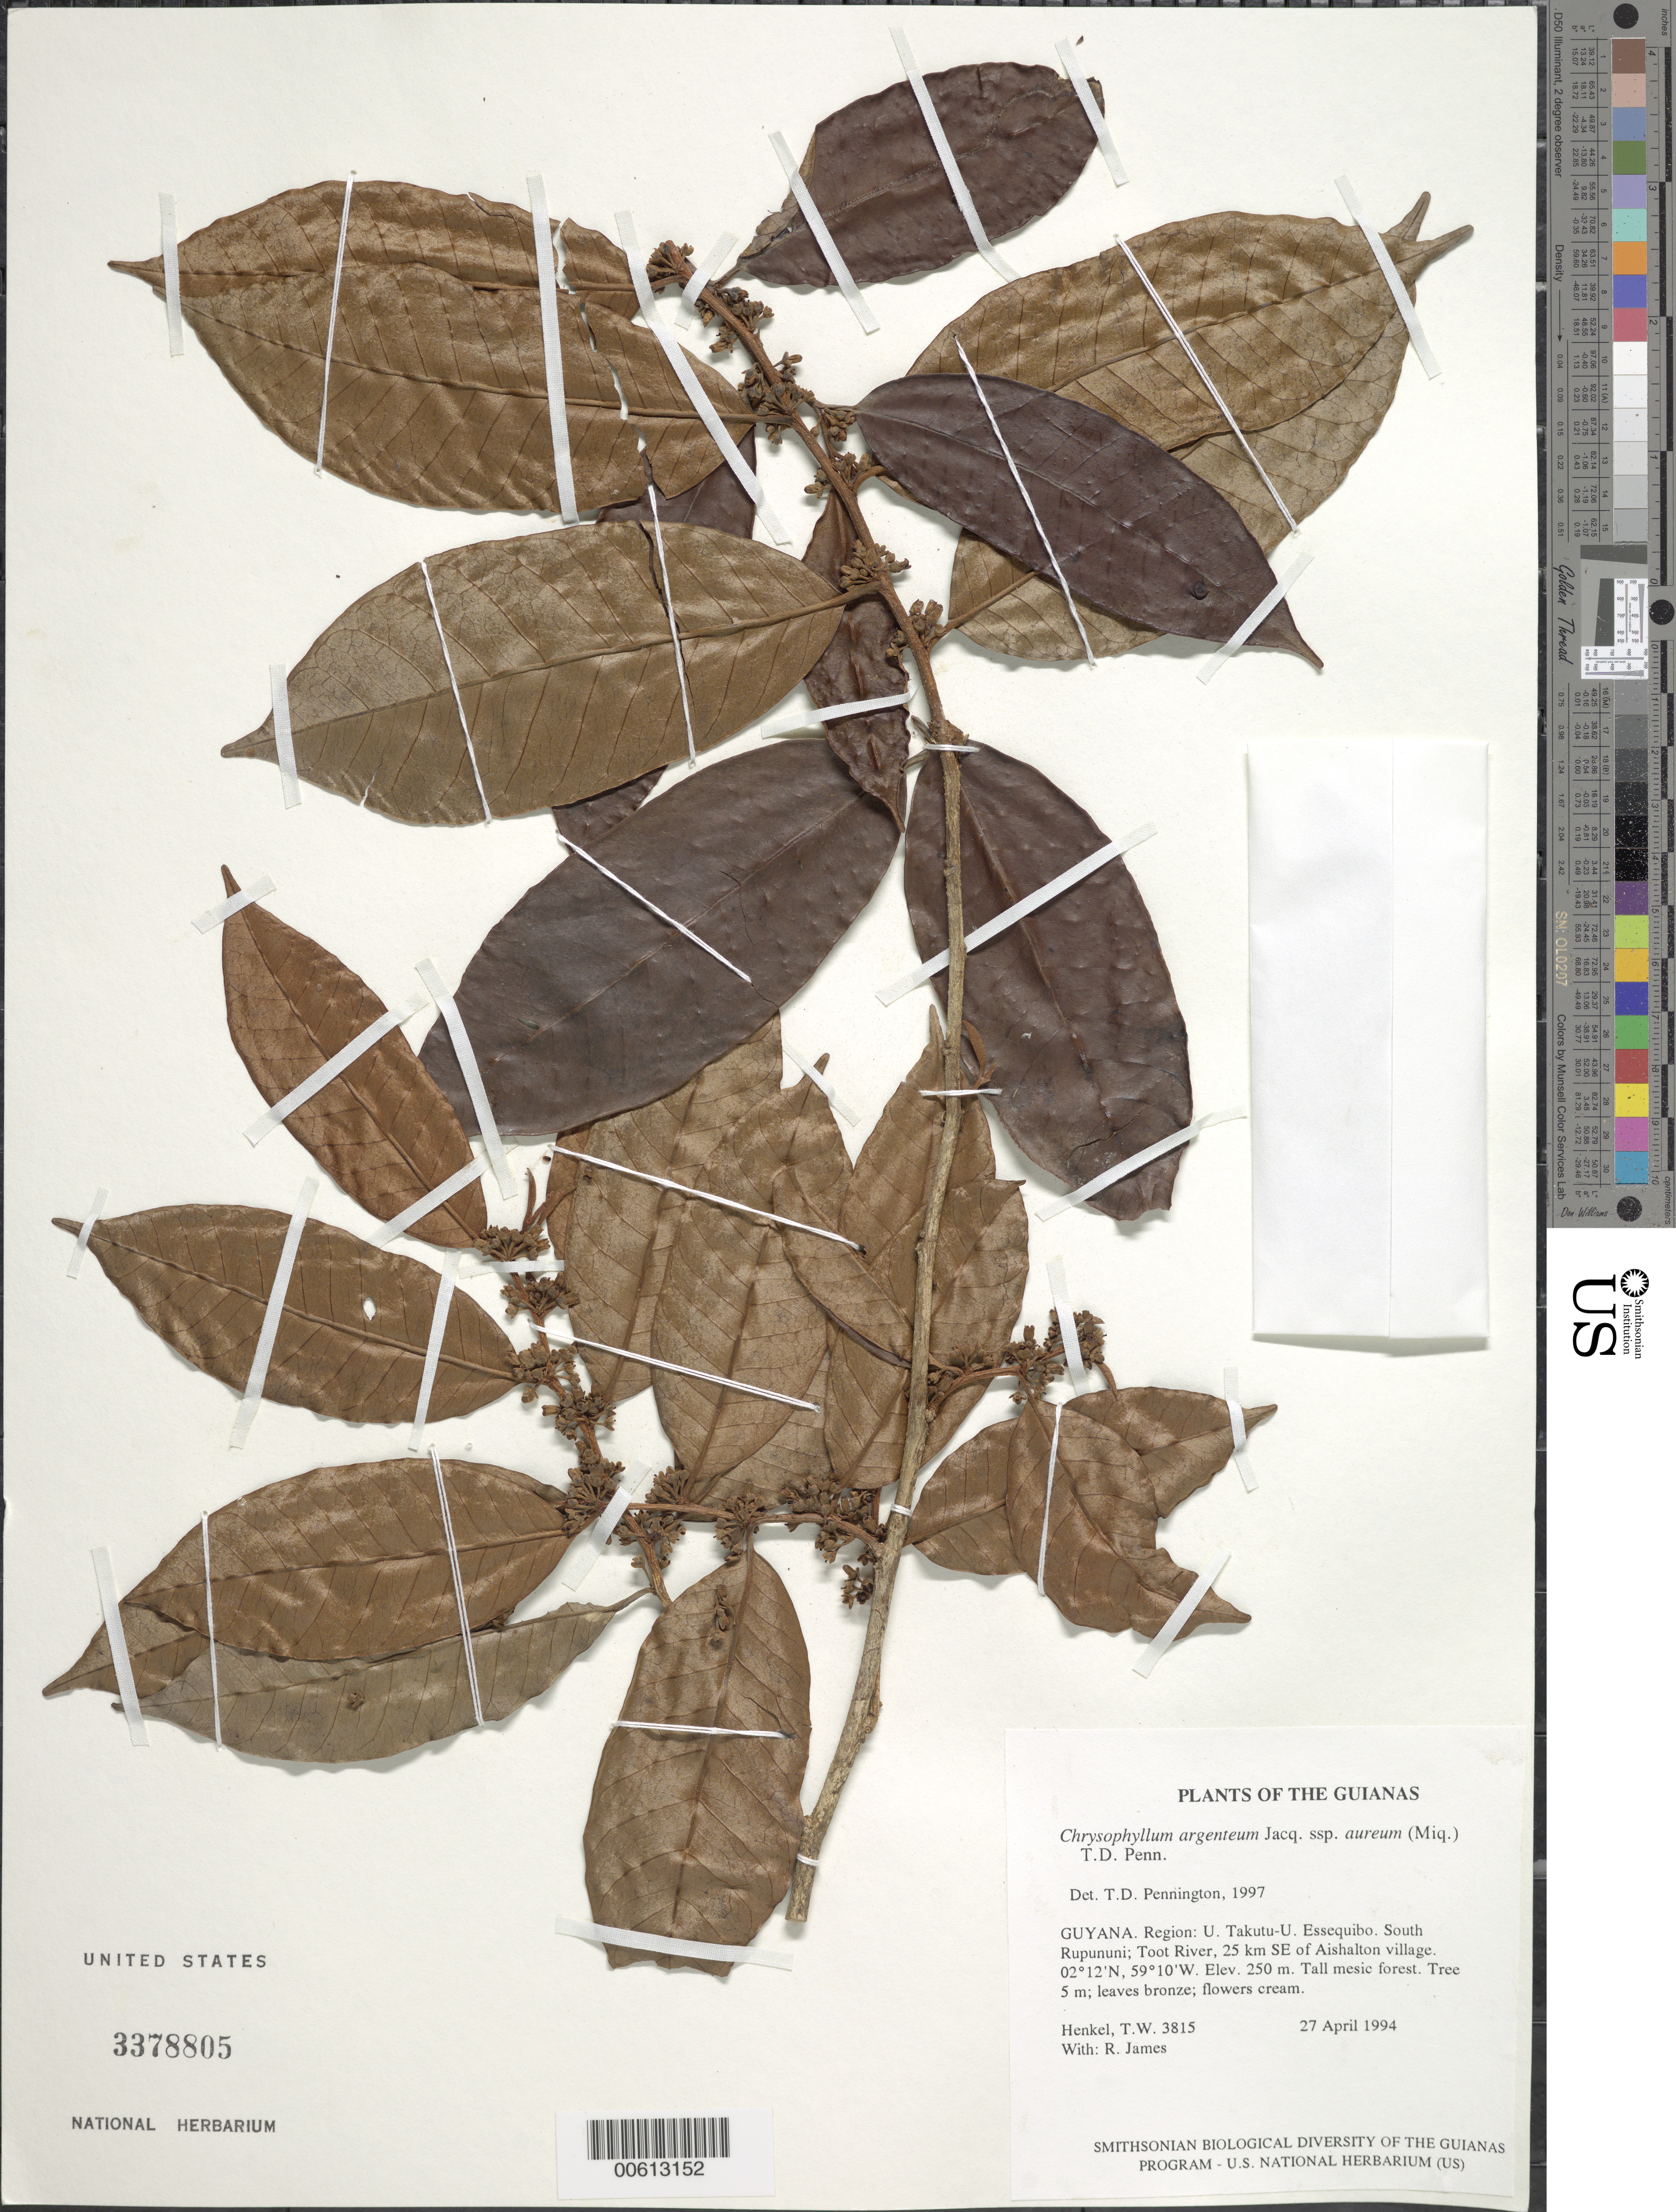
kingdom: Plantae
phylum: Tracheophyta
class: Magnoliopsida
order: Ericales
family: Sapotaceae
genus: Chrysophyllum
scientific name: Chrysophyllum argenteum subsp. auratum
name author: (Miq.) T.D. Penn.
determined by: Pennington, T. D., (K)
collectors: T. Henkel & R. James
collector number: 3815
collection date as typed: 27 April 1994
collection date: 1994-04-27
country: Guyana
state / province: U. Takutu-U. Essequibo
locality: South Rupununi; Toot River, 25 km SE of Aishalton village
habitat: Tall mesic forest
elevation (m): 250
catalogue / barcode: US 3378805